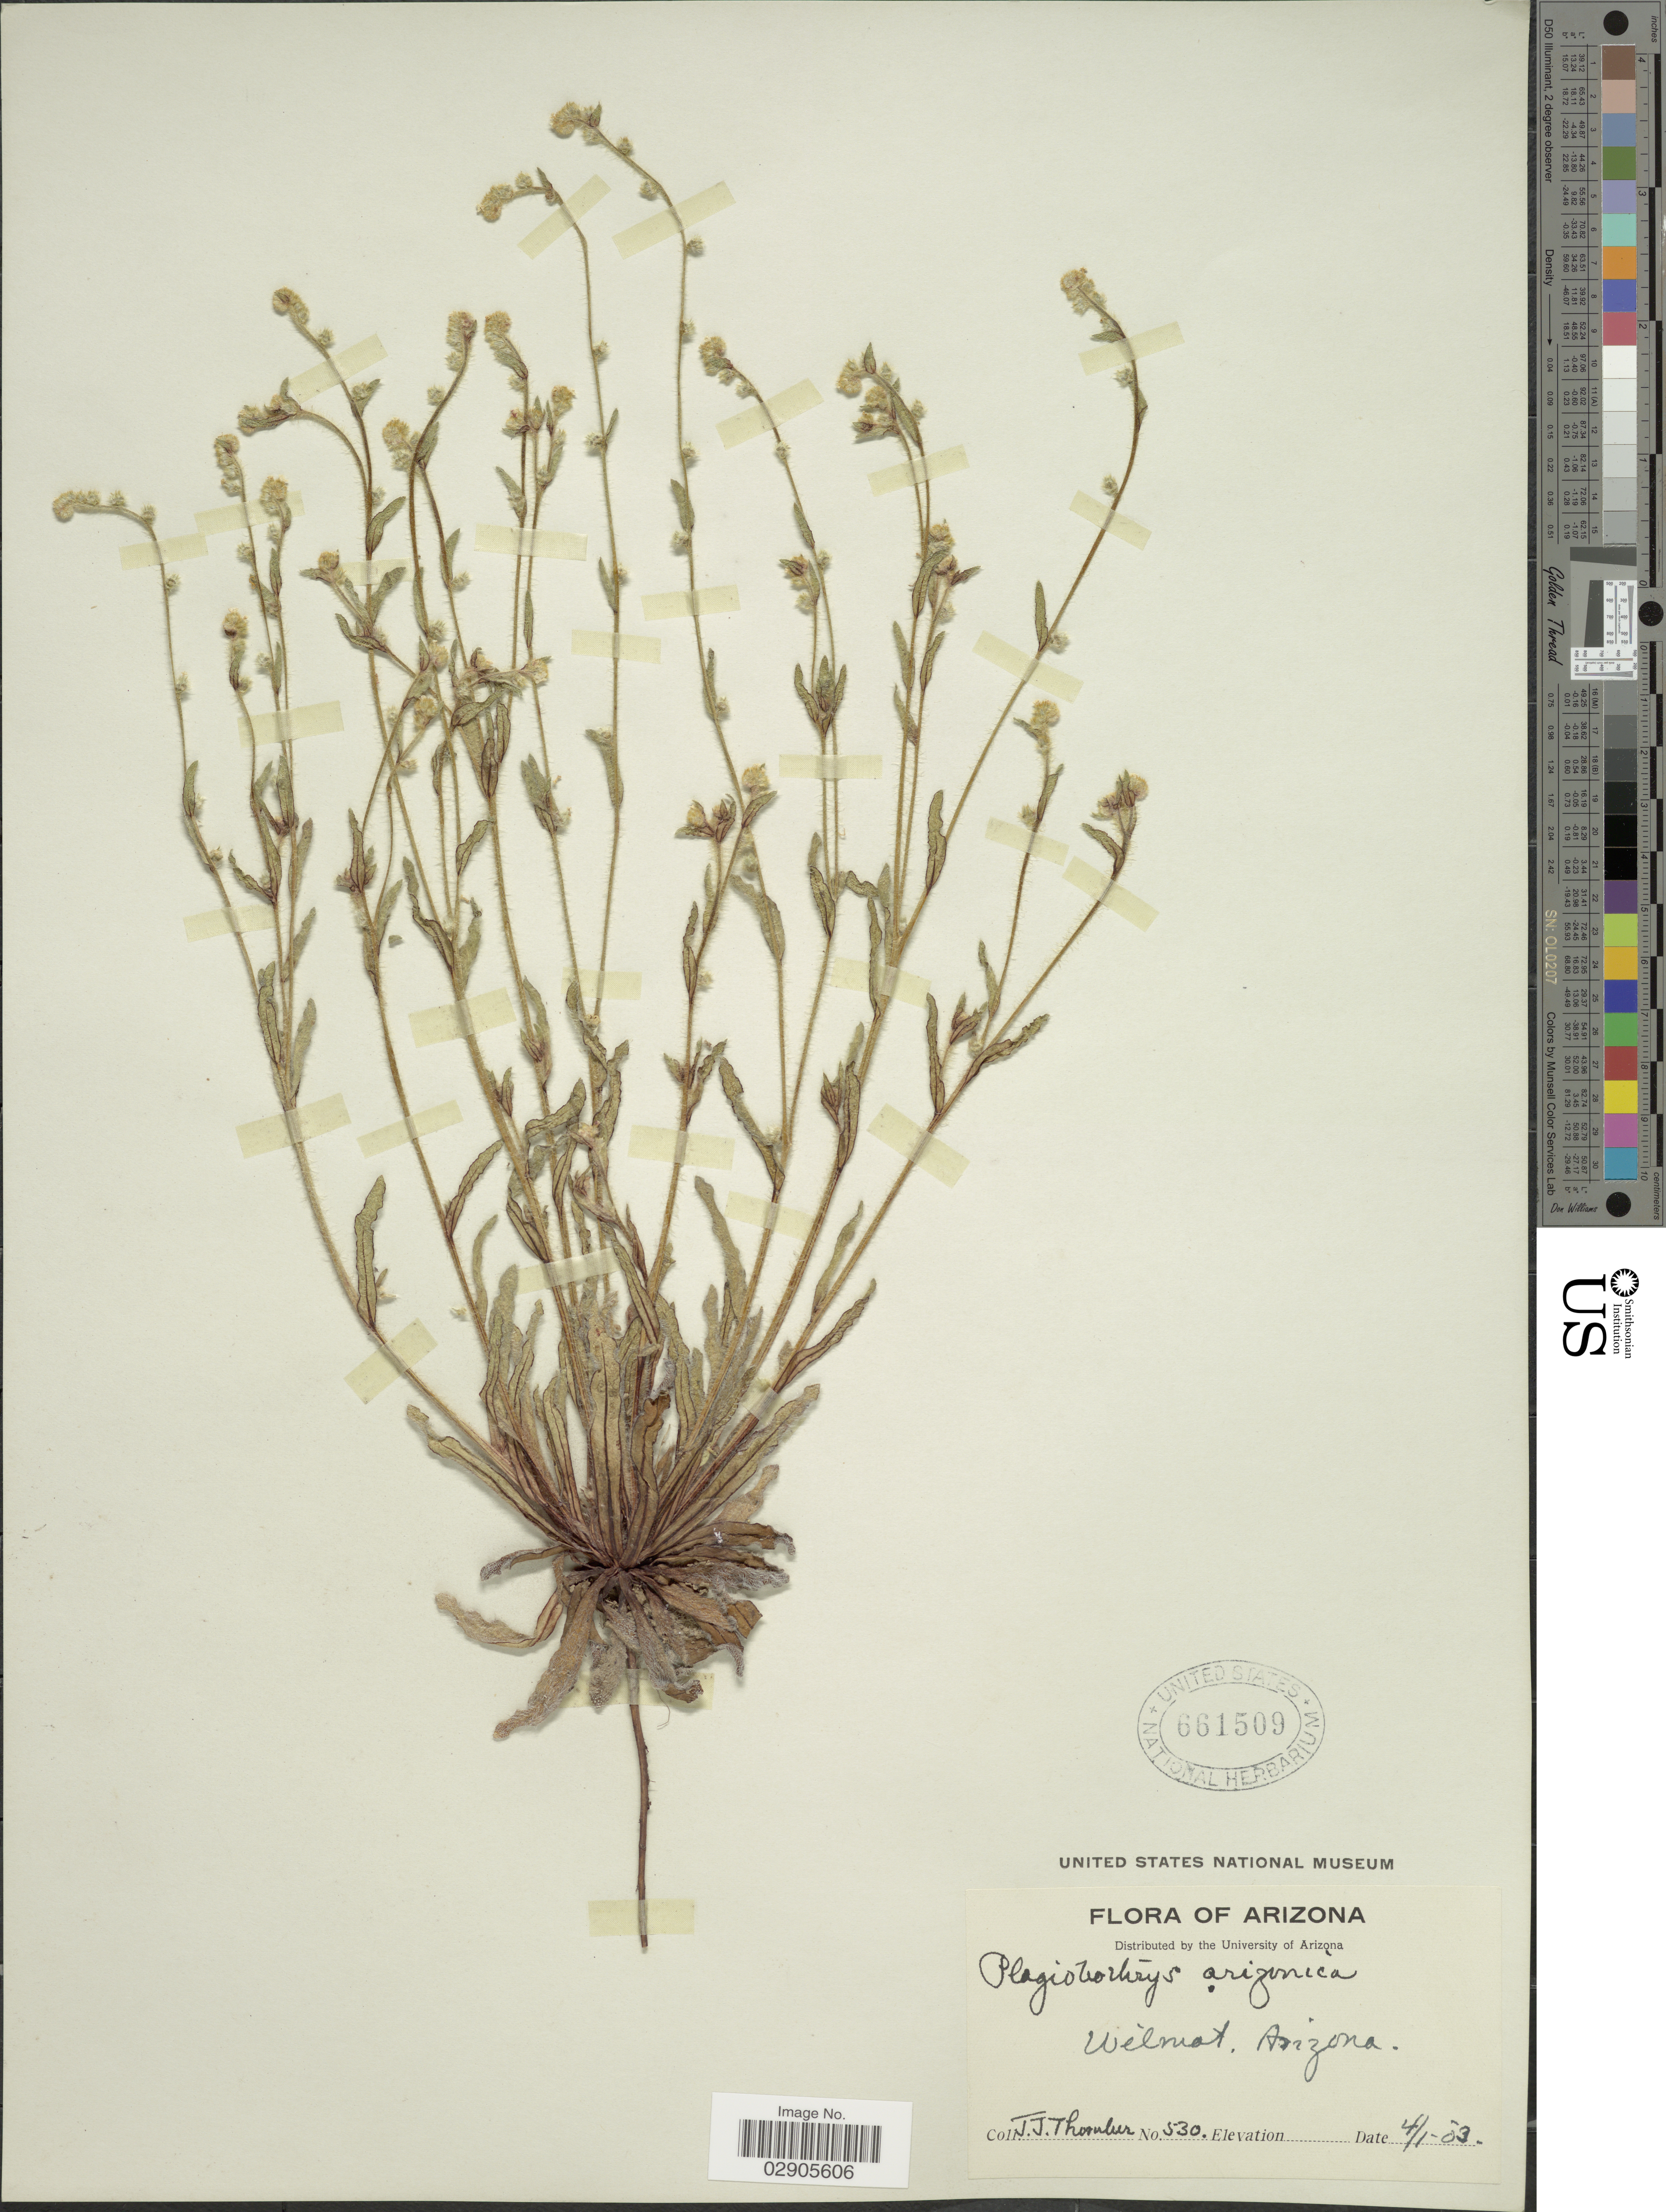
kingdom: Plantae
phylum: Tracheophyta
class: Magnoliopsida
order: Boraginales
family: Boraginaceae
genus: Plagiobothrys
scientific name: Plagiobothrys arizonicus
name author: (A. Gray) Greene ex A. Gray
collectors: J. Thornber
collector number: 530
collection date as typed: Transcribed d/m/y: 4/1/3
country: United States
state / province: Arizona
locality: Wilmot.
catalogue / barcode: US 661509